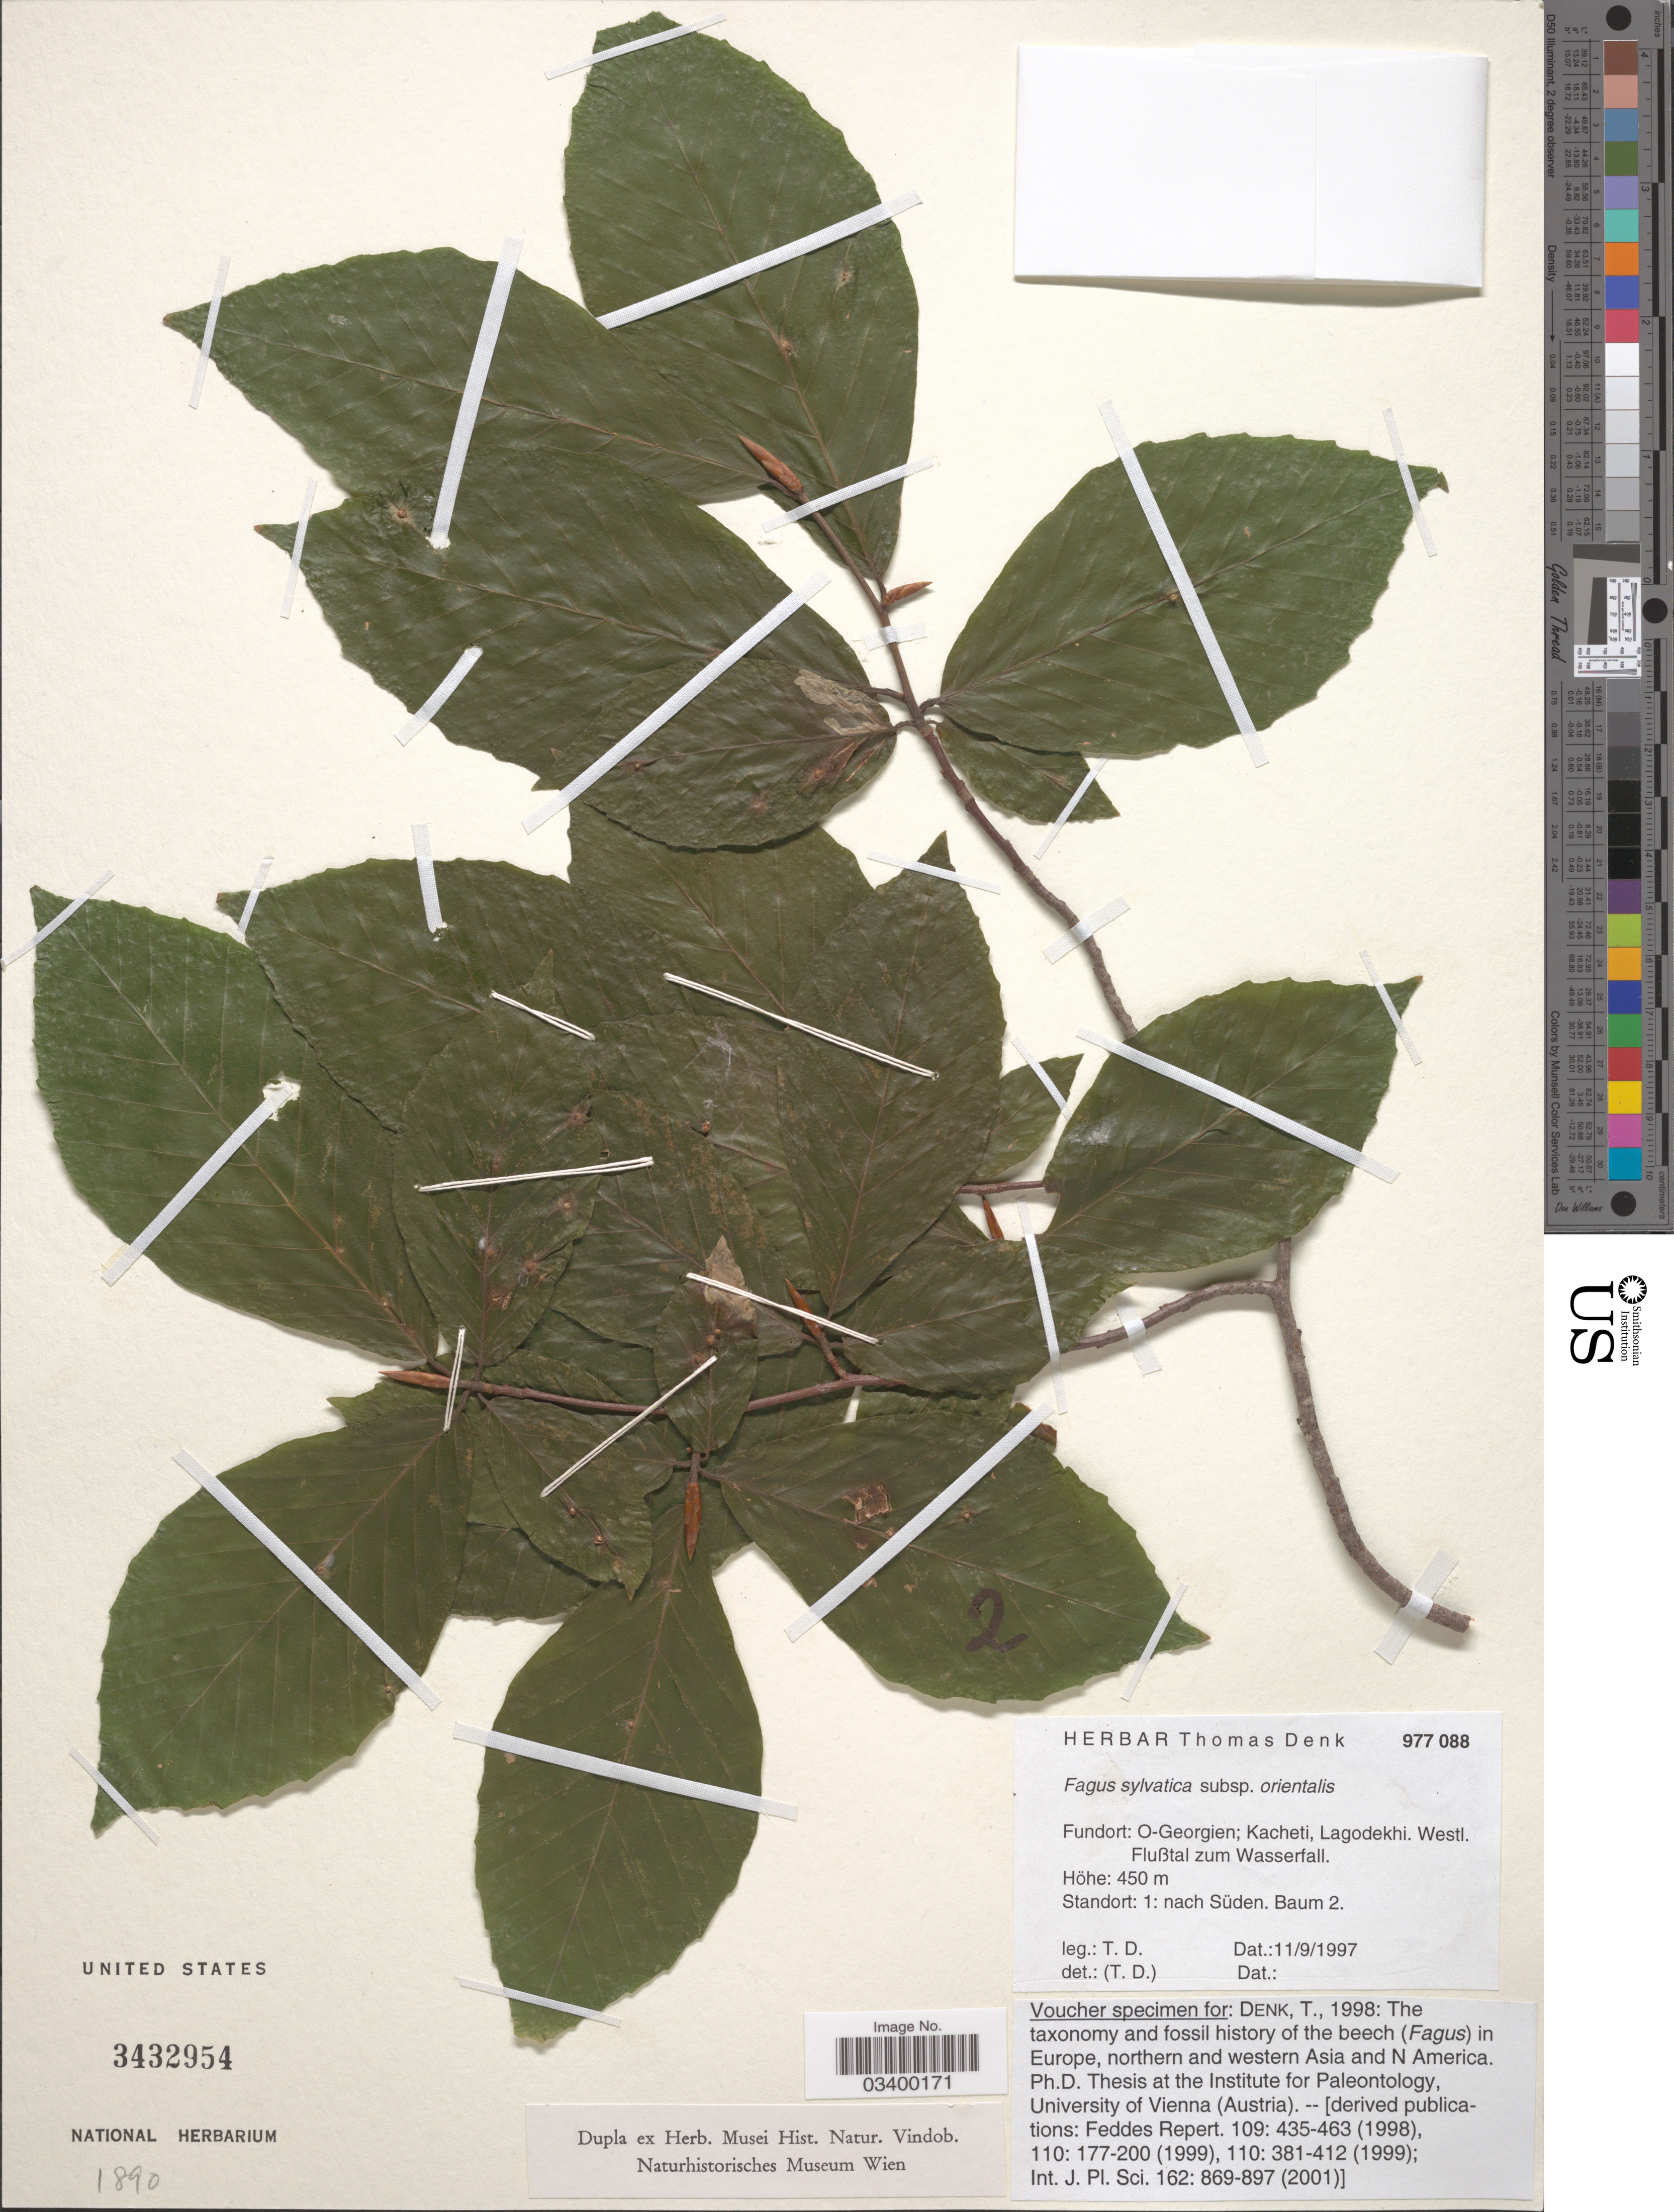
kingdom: Plantae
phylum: Tracheophyta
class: Magnoliopsida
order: Fagales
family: Fagaceae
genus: Fagus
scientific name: Fagus sylvatica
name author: L.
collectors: T. Denk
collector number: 977088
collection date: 1997-09-11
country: Georgia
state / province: Kakheti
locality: O-Georgien; Kacheti, Lagodekhi. Westl. Flußtal zum Wasserfall.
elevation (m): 450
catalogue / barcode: US 3432954